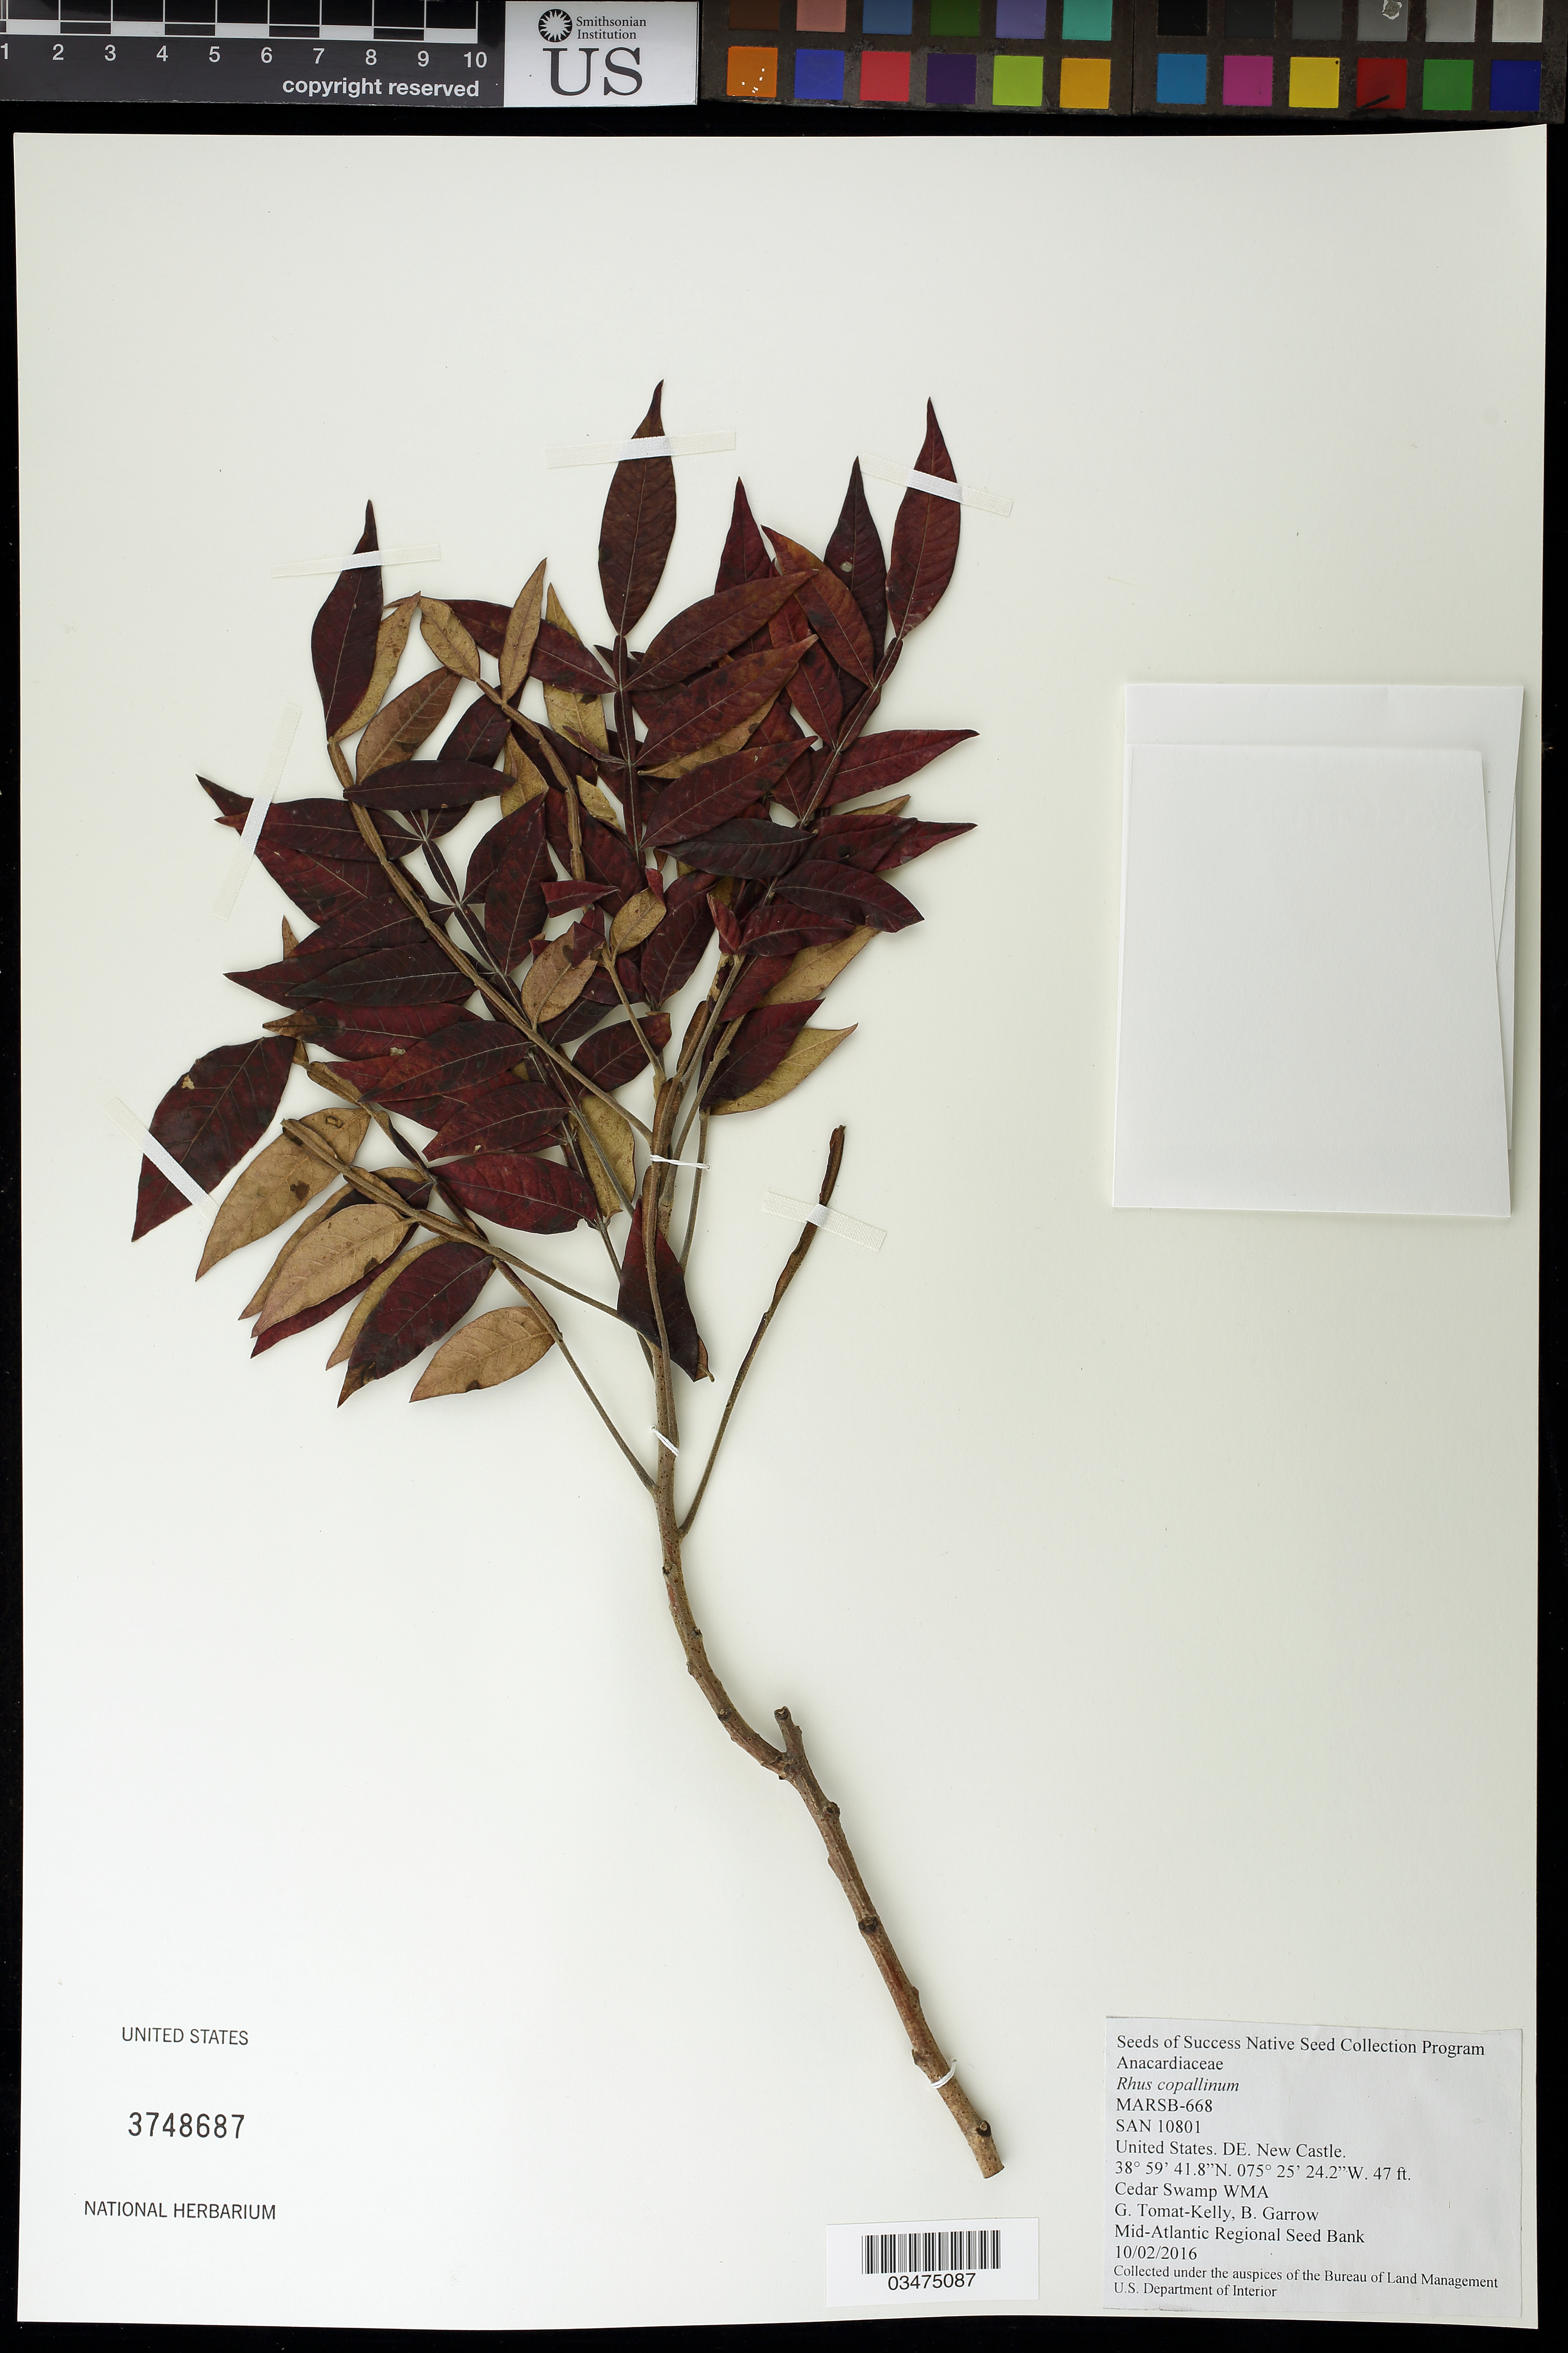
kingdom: Plantae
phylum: Tracheophyta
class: Magnoliopsida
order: Sapindales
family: Anacardiaceae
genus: Rhus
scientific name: Rhus copallinum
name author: L.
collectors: G. Tomat-Kelly & B. Garrow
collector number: MARSB-668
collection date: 2016-10-02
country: United States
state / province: Delaware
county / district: New Castle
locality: Cedar Swamp WMA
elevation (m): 14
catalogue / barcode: US 3748687